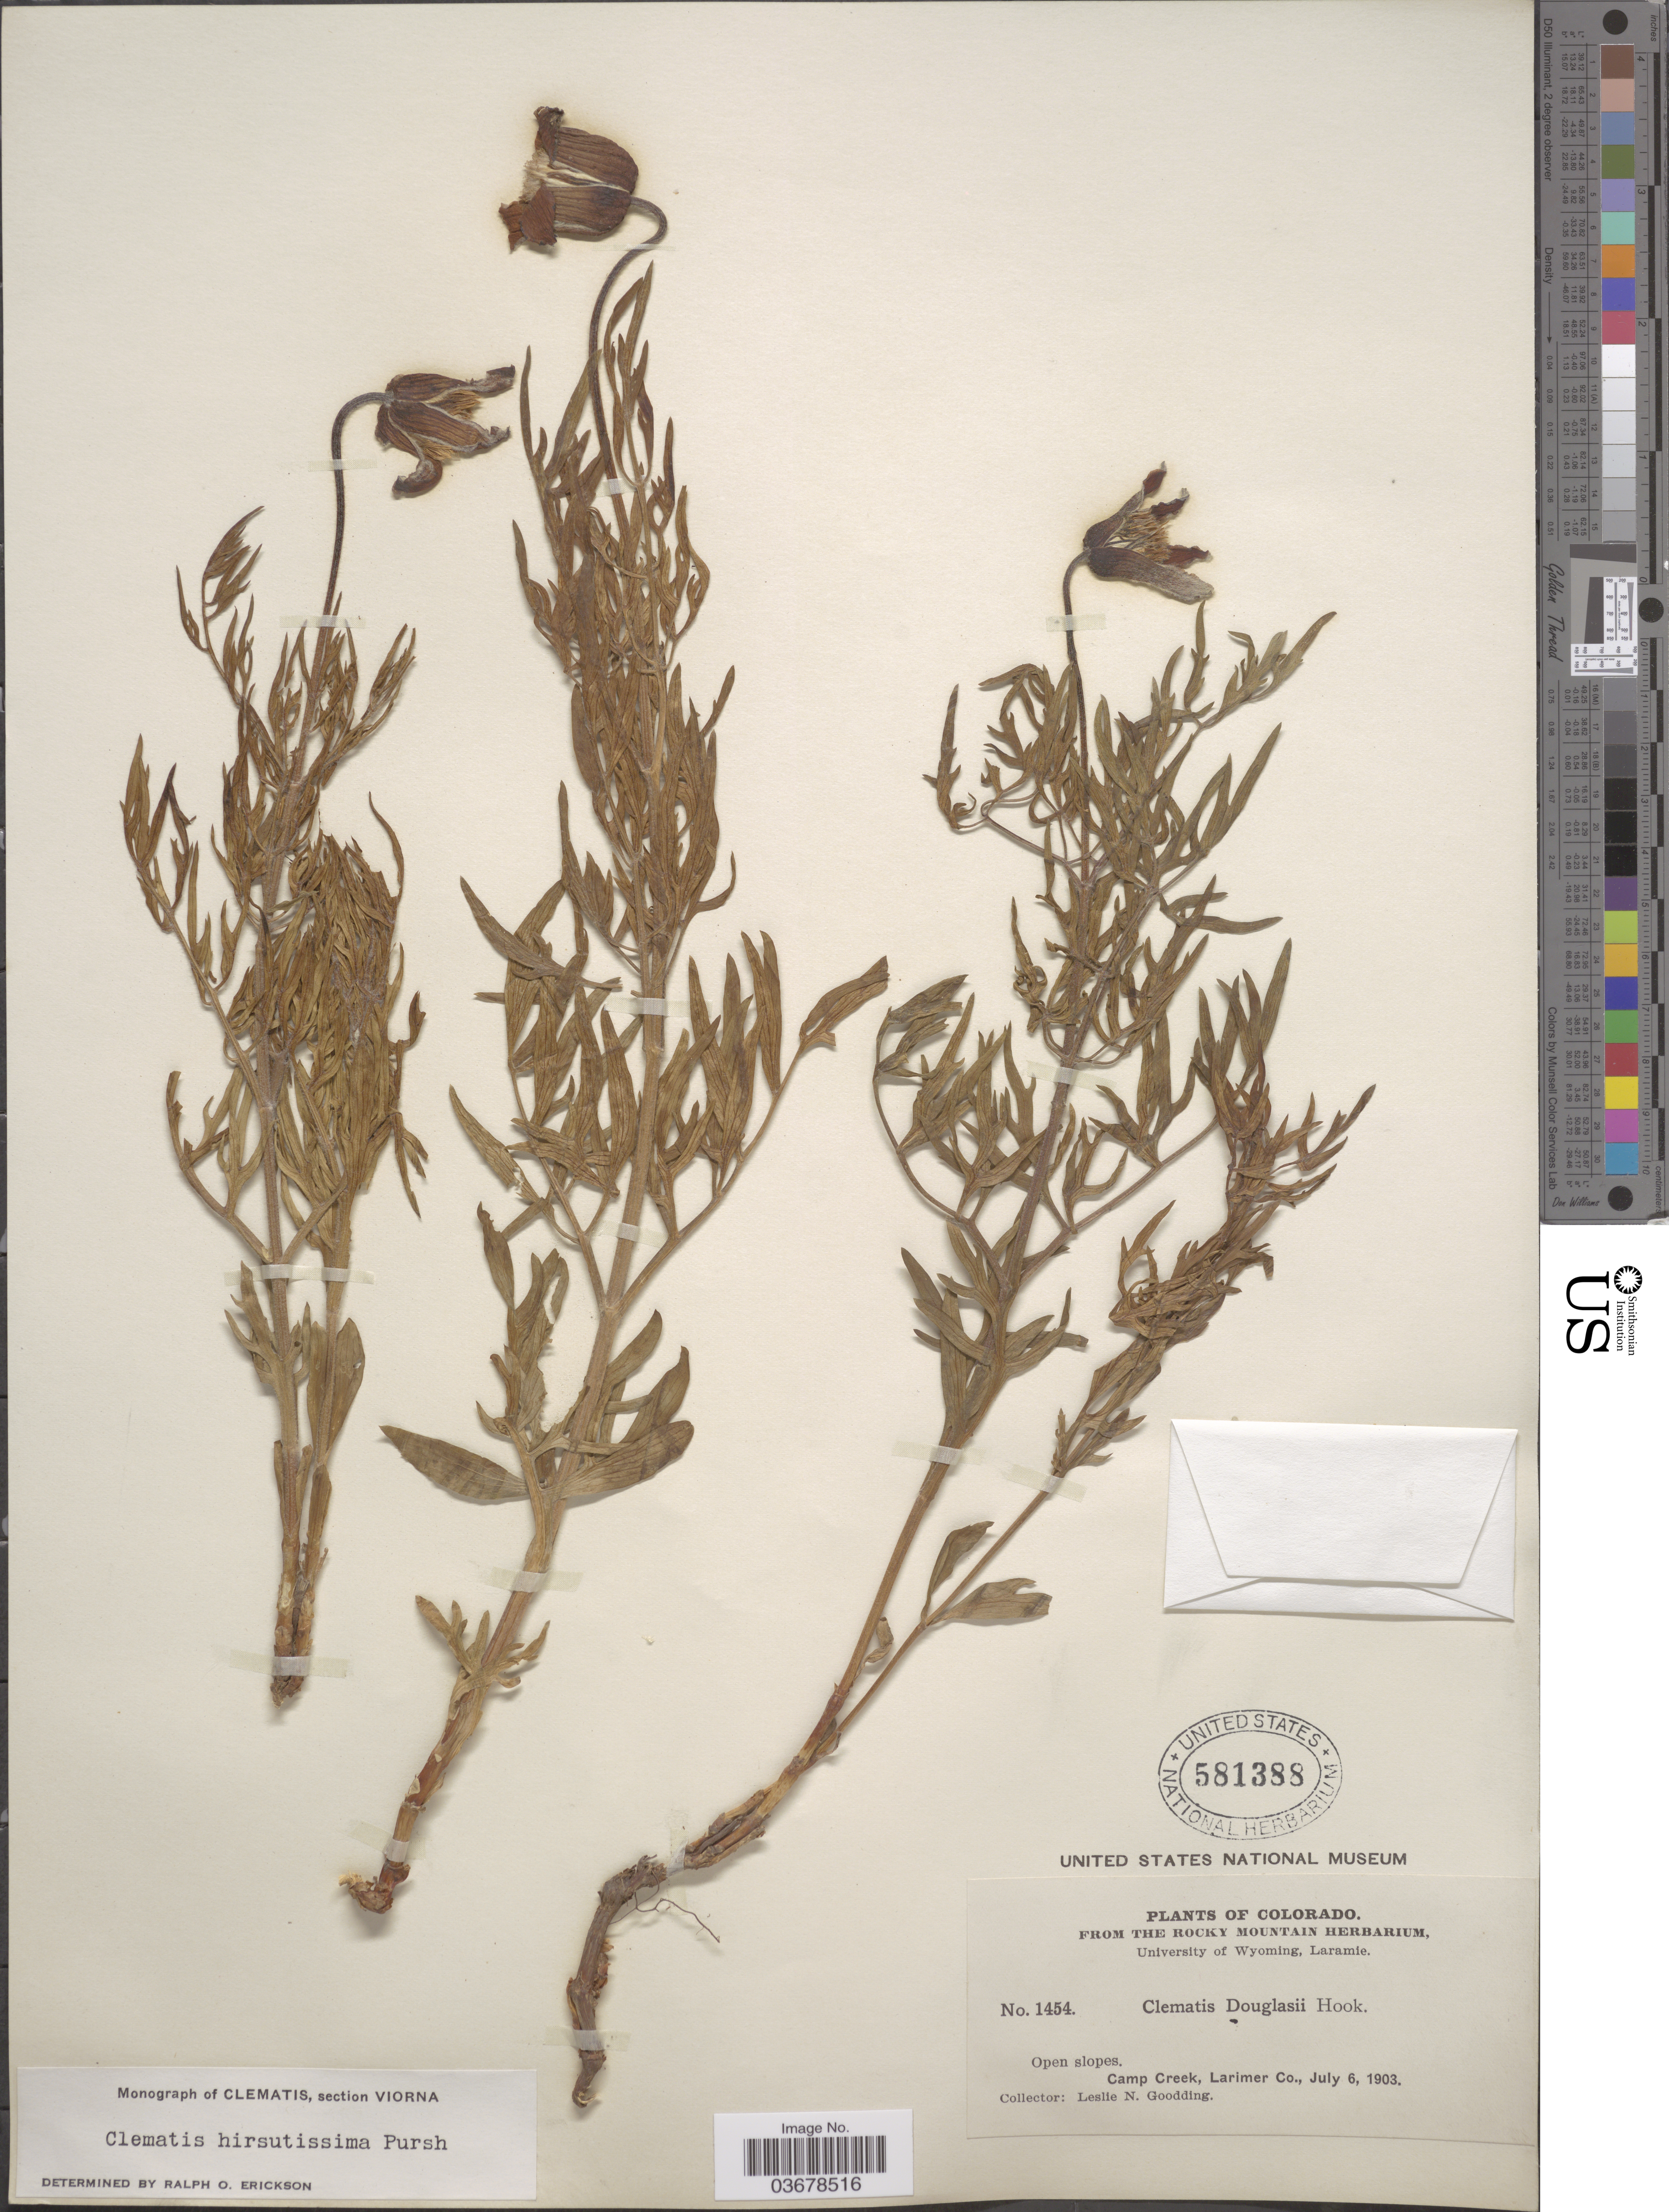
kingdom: Plantae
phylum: Tracheophyta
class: Magnoliopsida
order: Ranunculales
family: Ranunculaceae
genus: Clematis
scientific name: Clematis viorna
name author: L.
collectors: L. N. Goodding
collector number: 1454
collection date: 1903-07-06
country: United States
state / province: Colorado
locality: Open slopes. Camp Creek, Larimer Co.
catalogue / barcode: US 581388